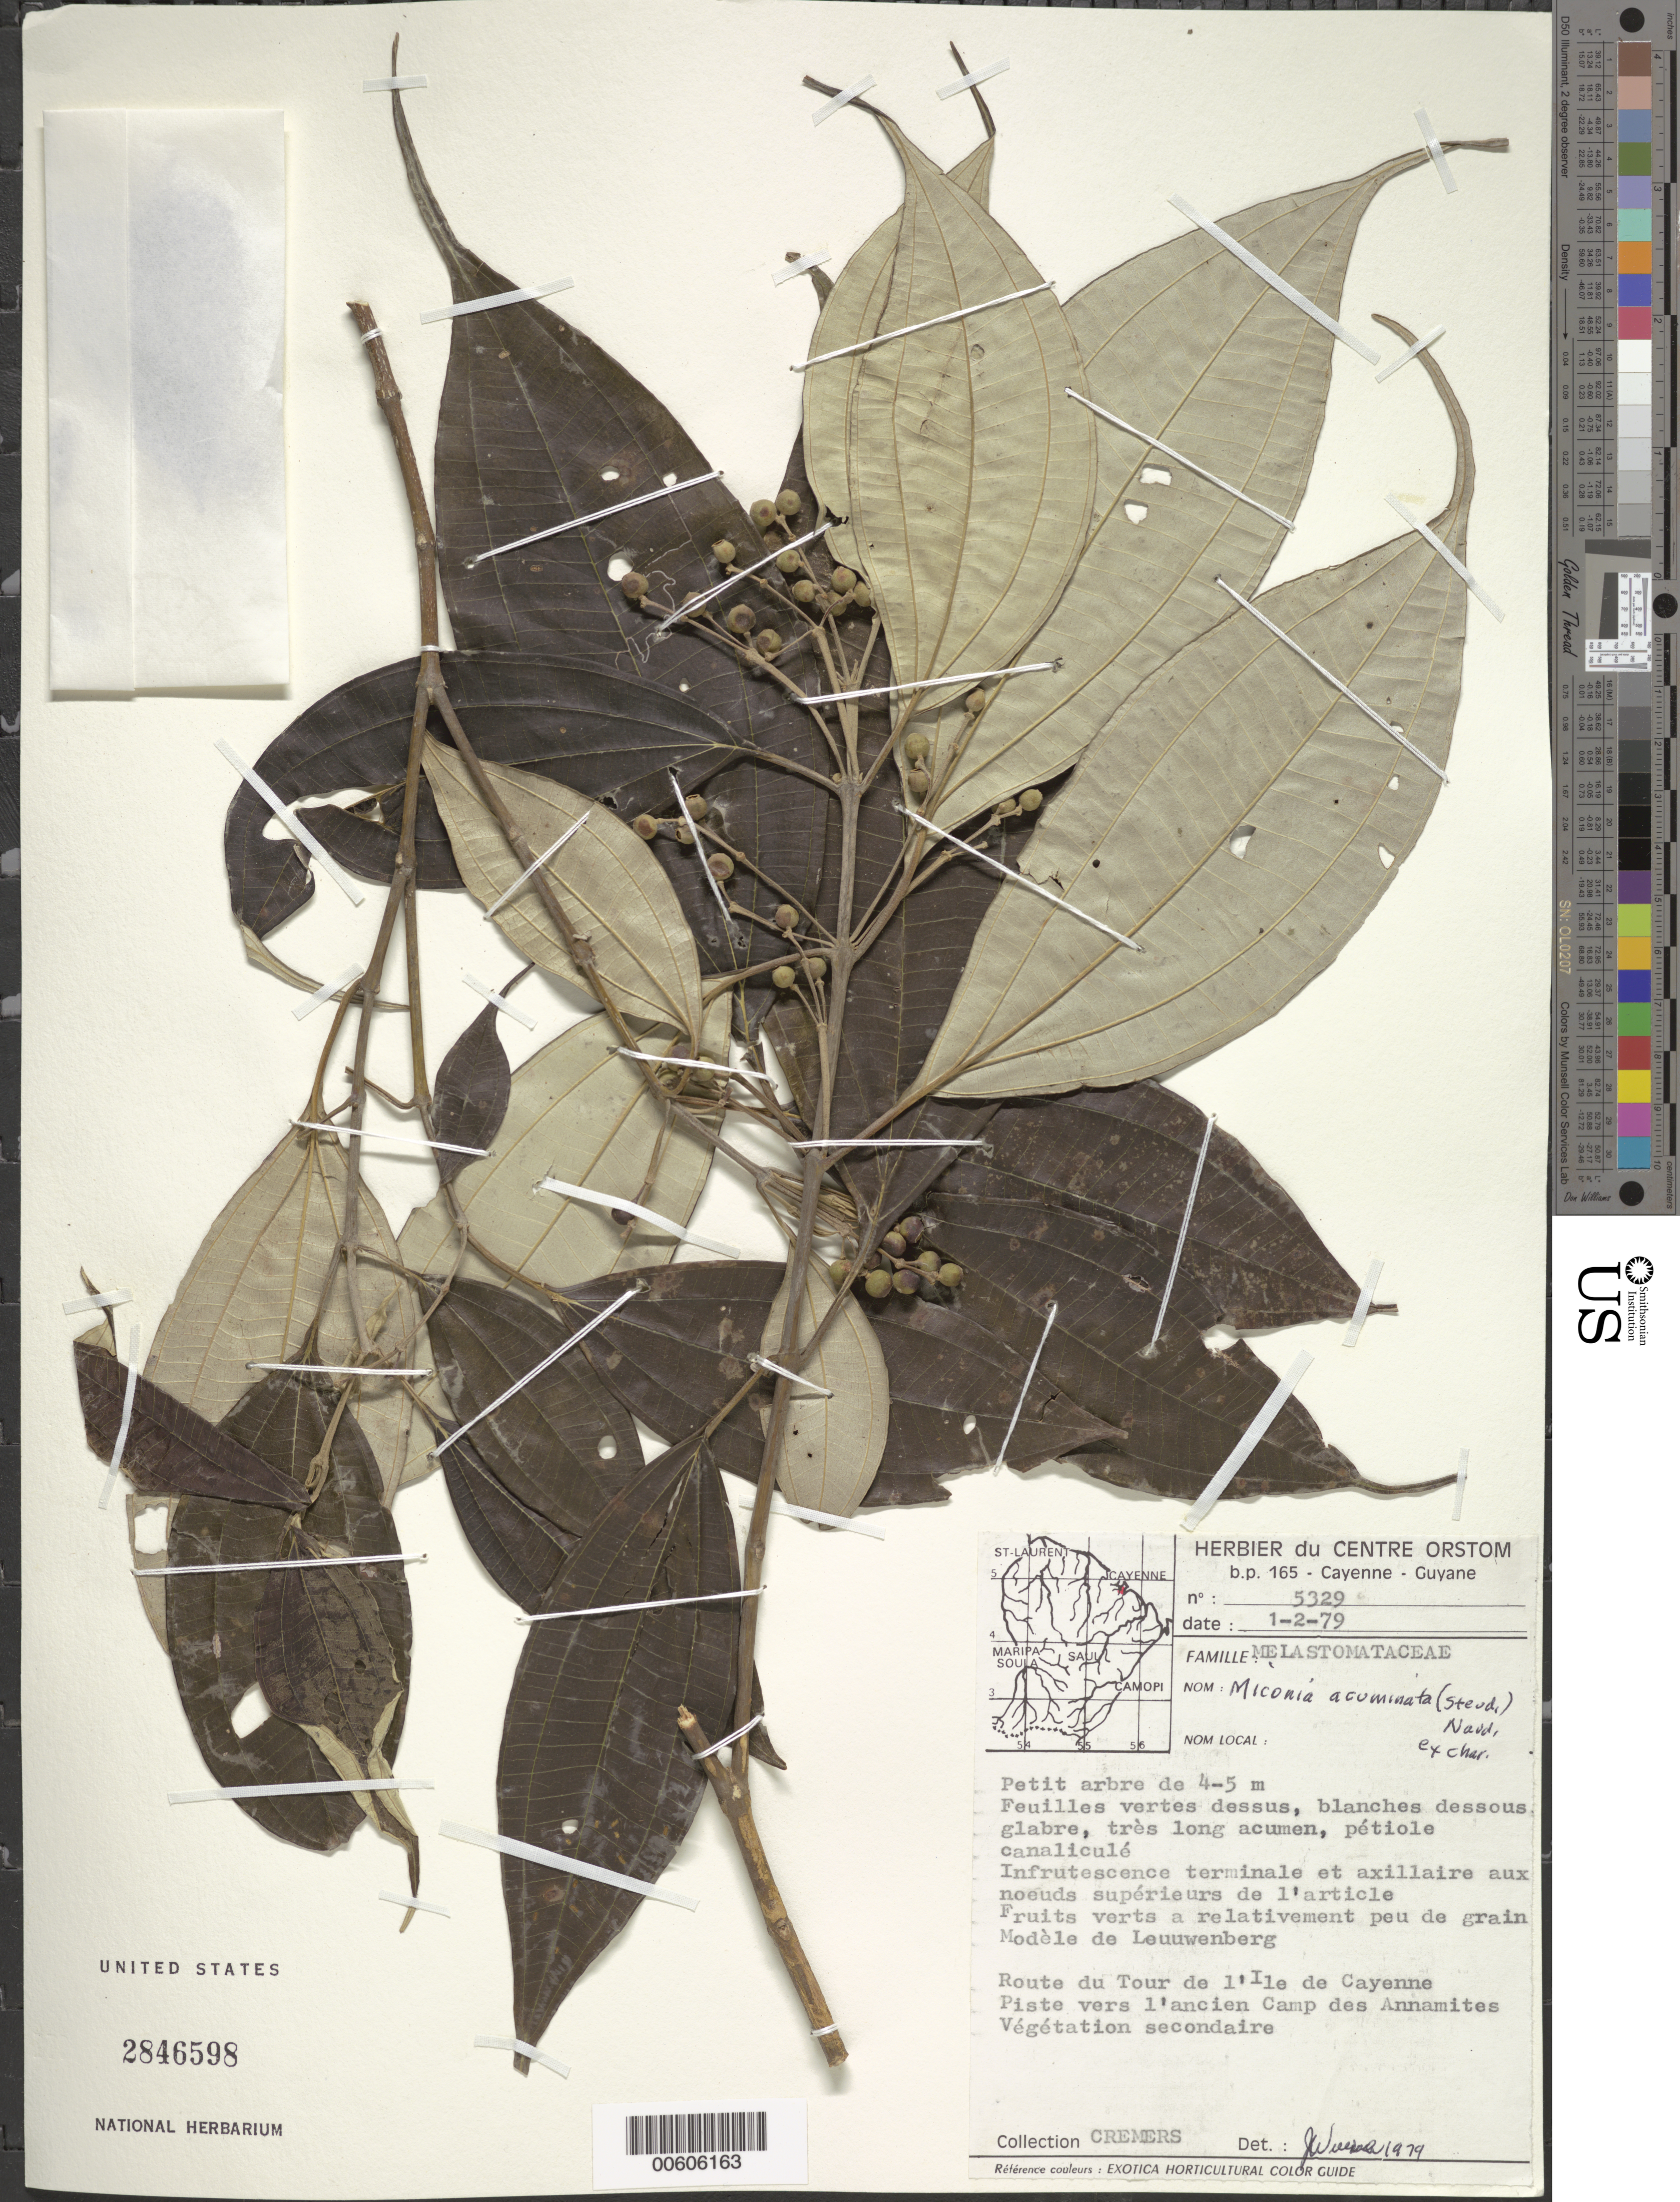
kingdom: Plantae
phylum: Tracheophyta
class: Magnoliopsida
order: Myrtales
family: Melastomataceae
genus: Miconia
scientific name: Miconia acuminata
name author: (Steud.) Naudin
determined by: Wurdack, John J., (US), US (UNITED STATES)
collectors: G. Cremers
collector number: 5329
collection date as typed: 1-Feb-79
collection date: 1979-02-01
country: French Guiana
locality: Ile de Cayenne, route du Tour de l'Ile, piste vers l'ancien Camp des Annamites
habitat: Vegetation secondaire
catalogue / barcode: US 2846598